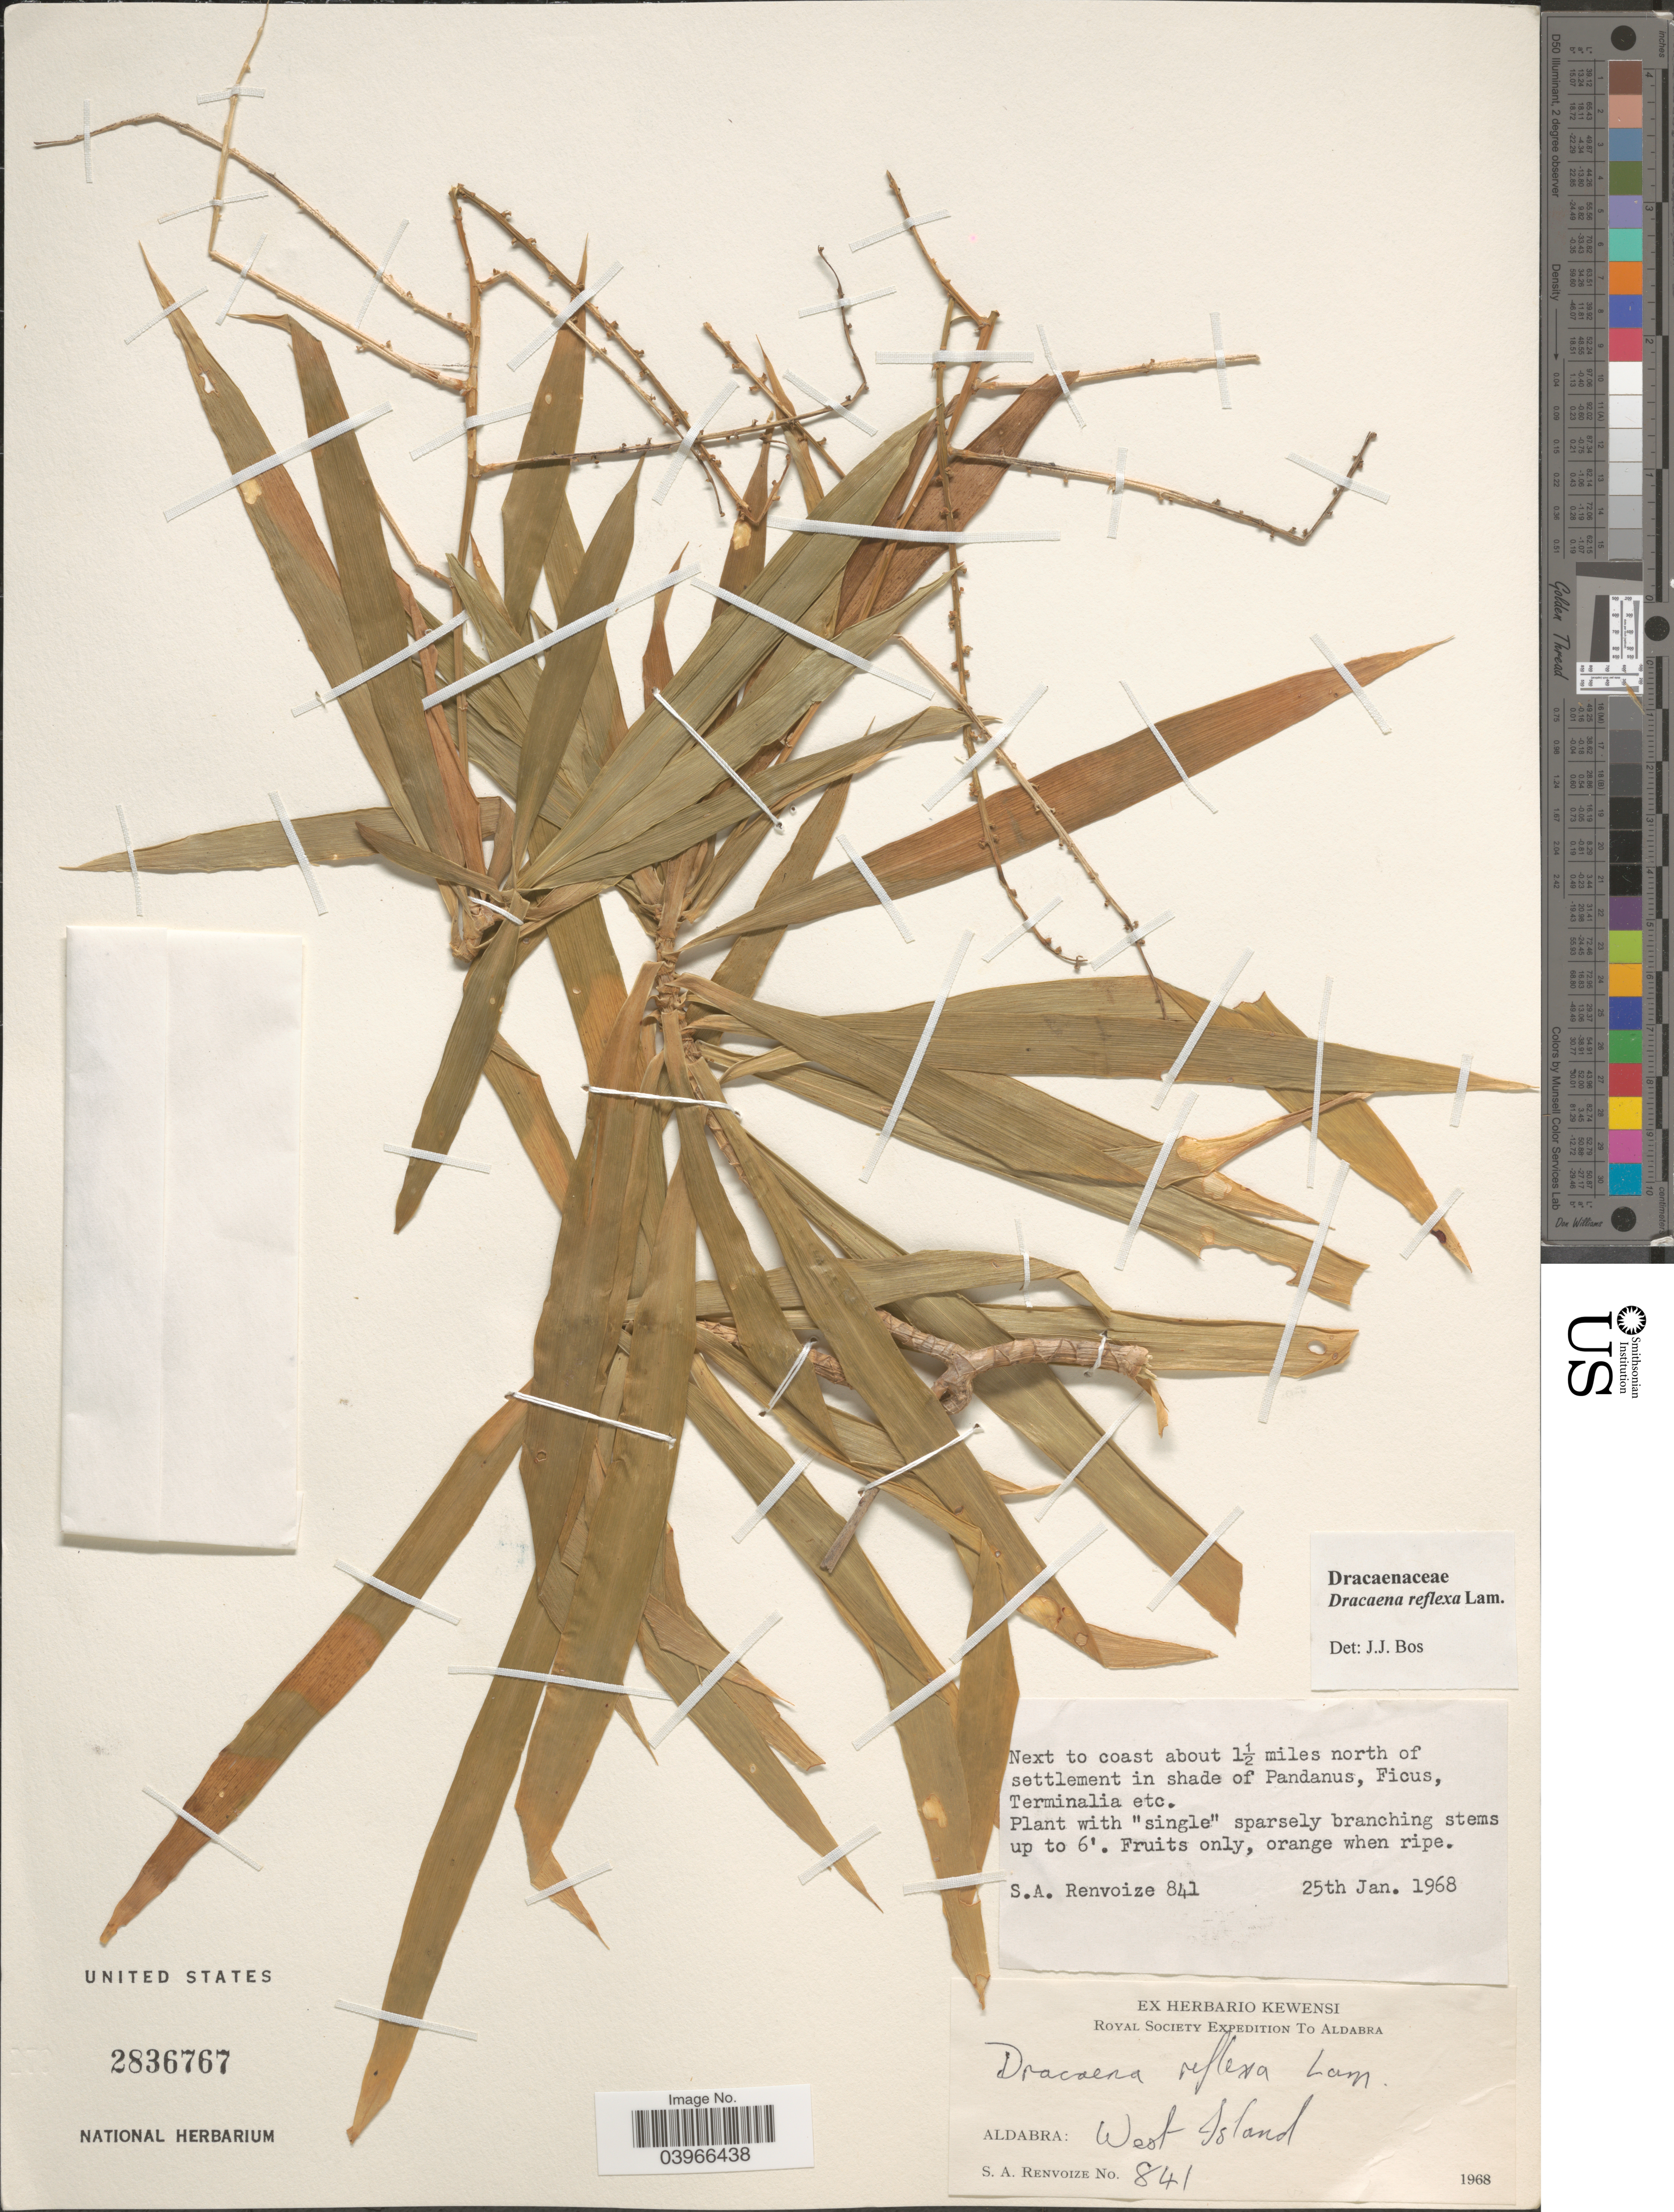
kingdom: Plantae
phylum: Tracheophyta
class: Liliopsida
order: Asparagales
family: Asparagaceae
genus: Dracaena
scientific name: Dracaena reflexa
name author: Lam.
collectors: S. A. Renvoize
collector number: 841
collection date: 1968-01-25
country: Seychelles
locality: Next to coast about 1½ miles north of settlement. Aldabra. Aldabra: West Island.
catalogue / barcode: US 2836767